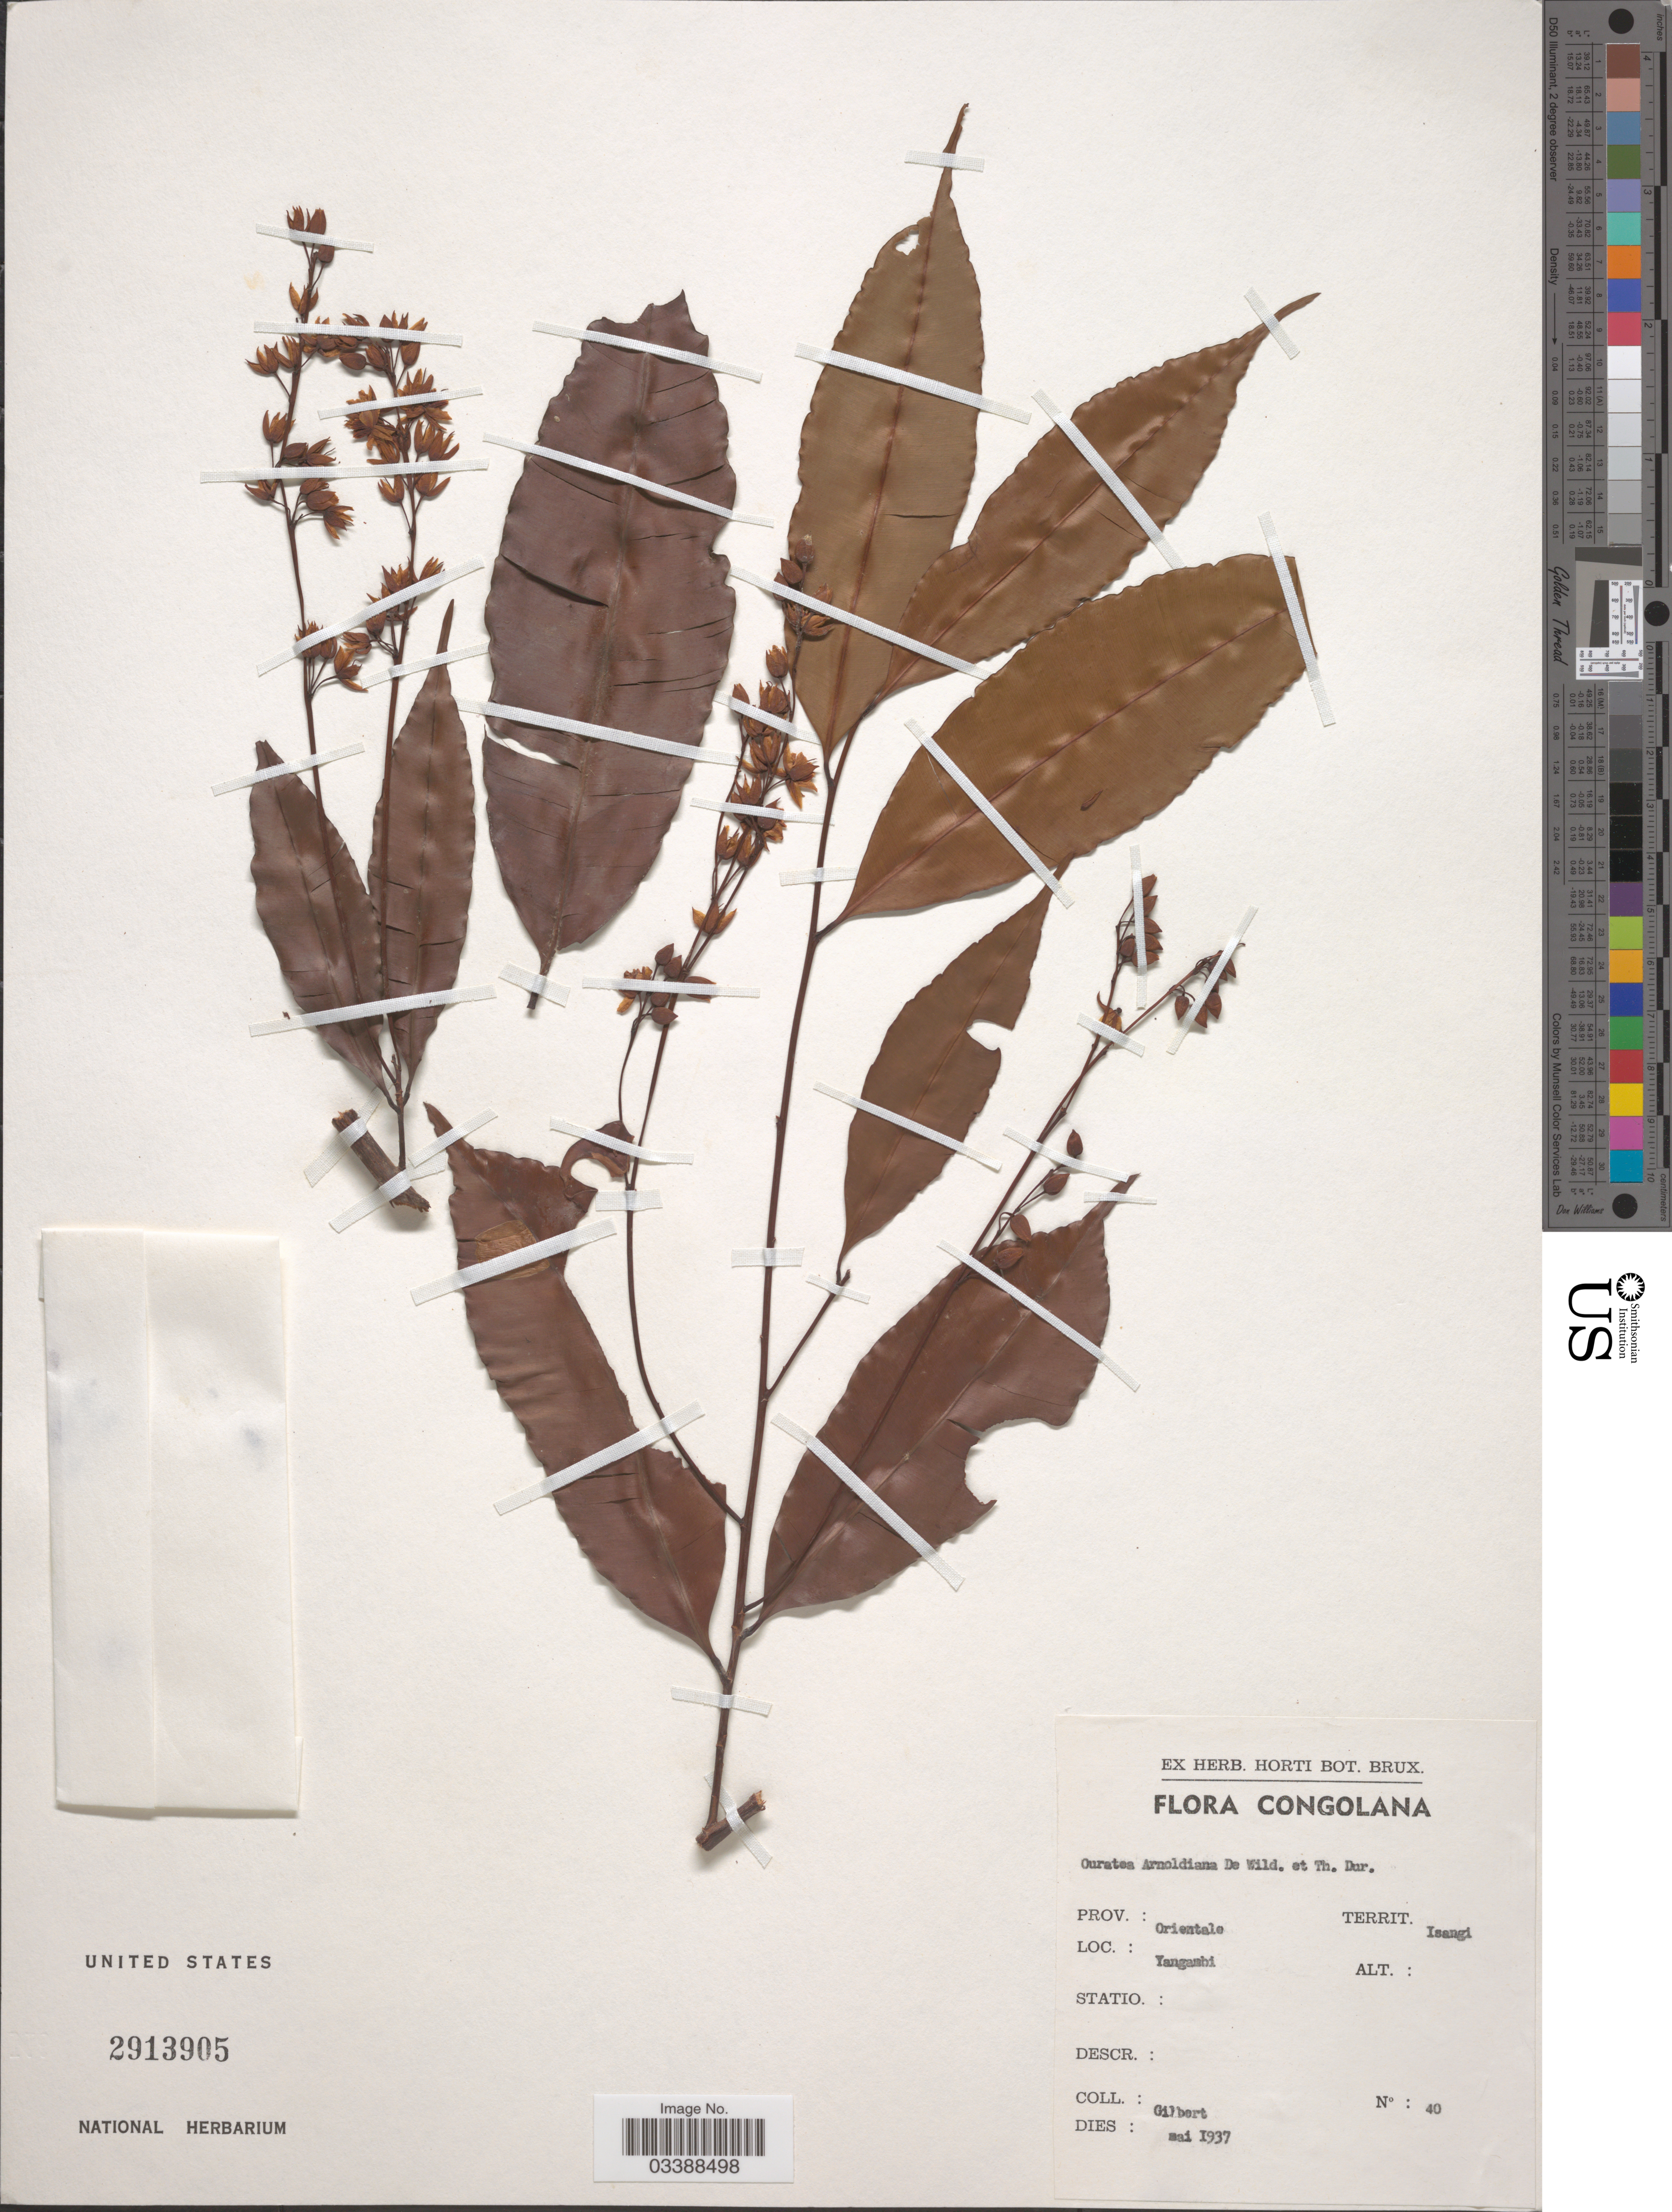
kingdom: Plantae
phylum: Tracheophyta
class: Magnoliopsida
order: Malpighiales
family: Ochnaceae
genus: Rhabdophyllum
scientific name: Rhabdophyllum arnoldianum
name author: (De Wild. & T. Durand) Tiegh.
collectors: -. Gilbert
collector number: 40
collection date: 1937-05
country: Congo, Democratic Republic of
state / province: Tshopo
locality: Congolana. Territ. Isangi. Yangambi.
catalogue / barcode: US 2913905